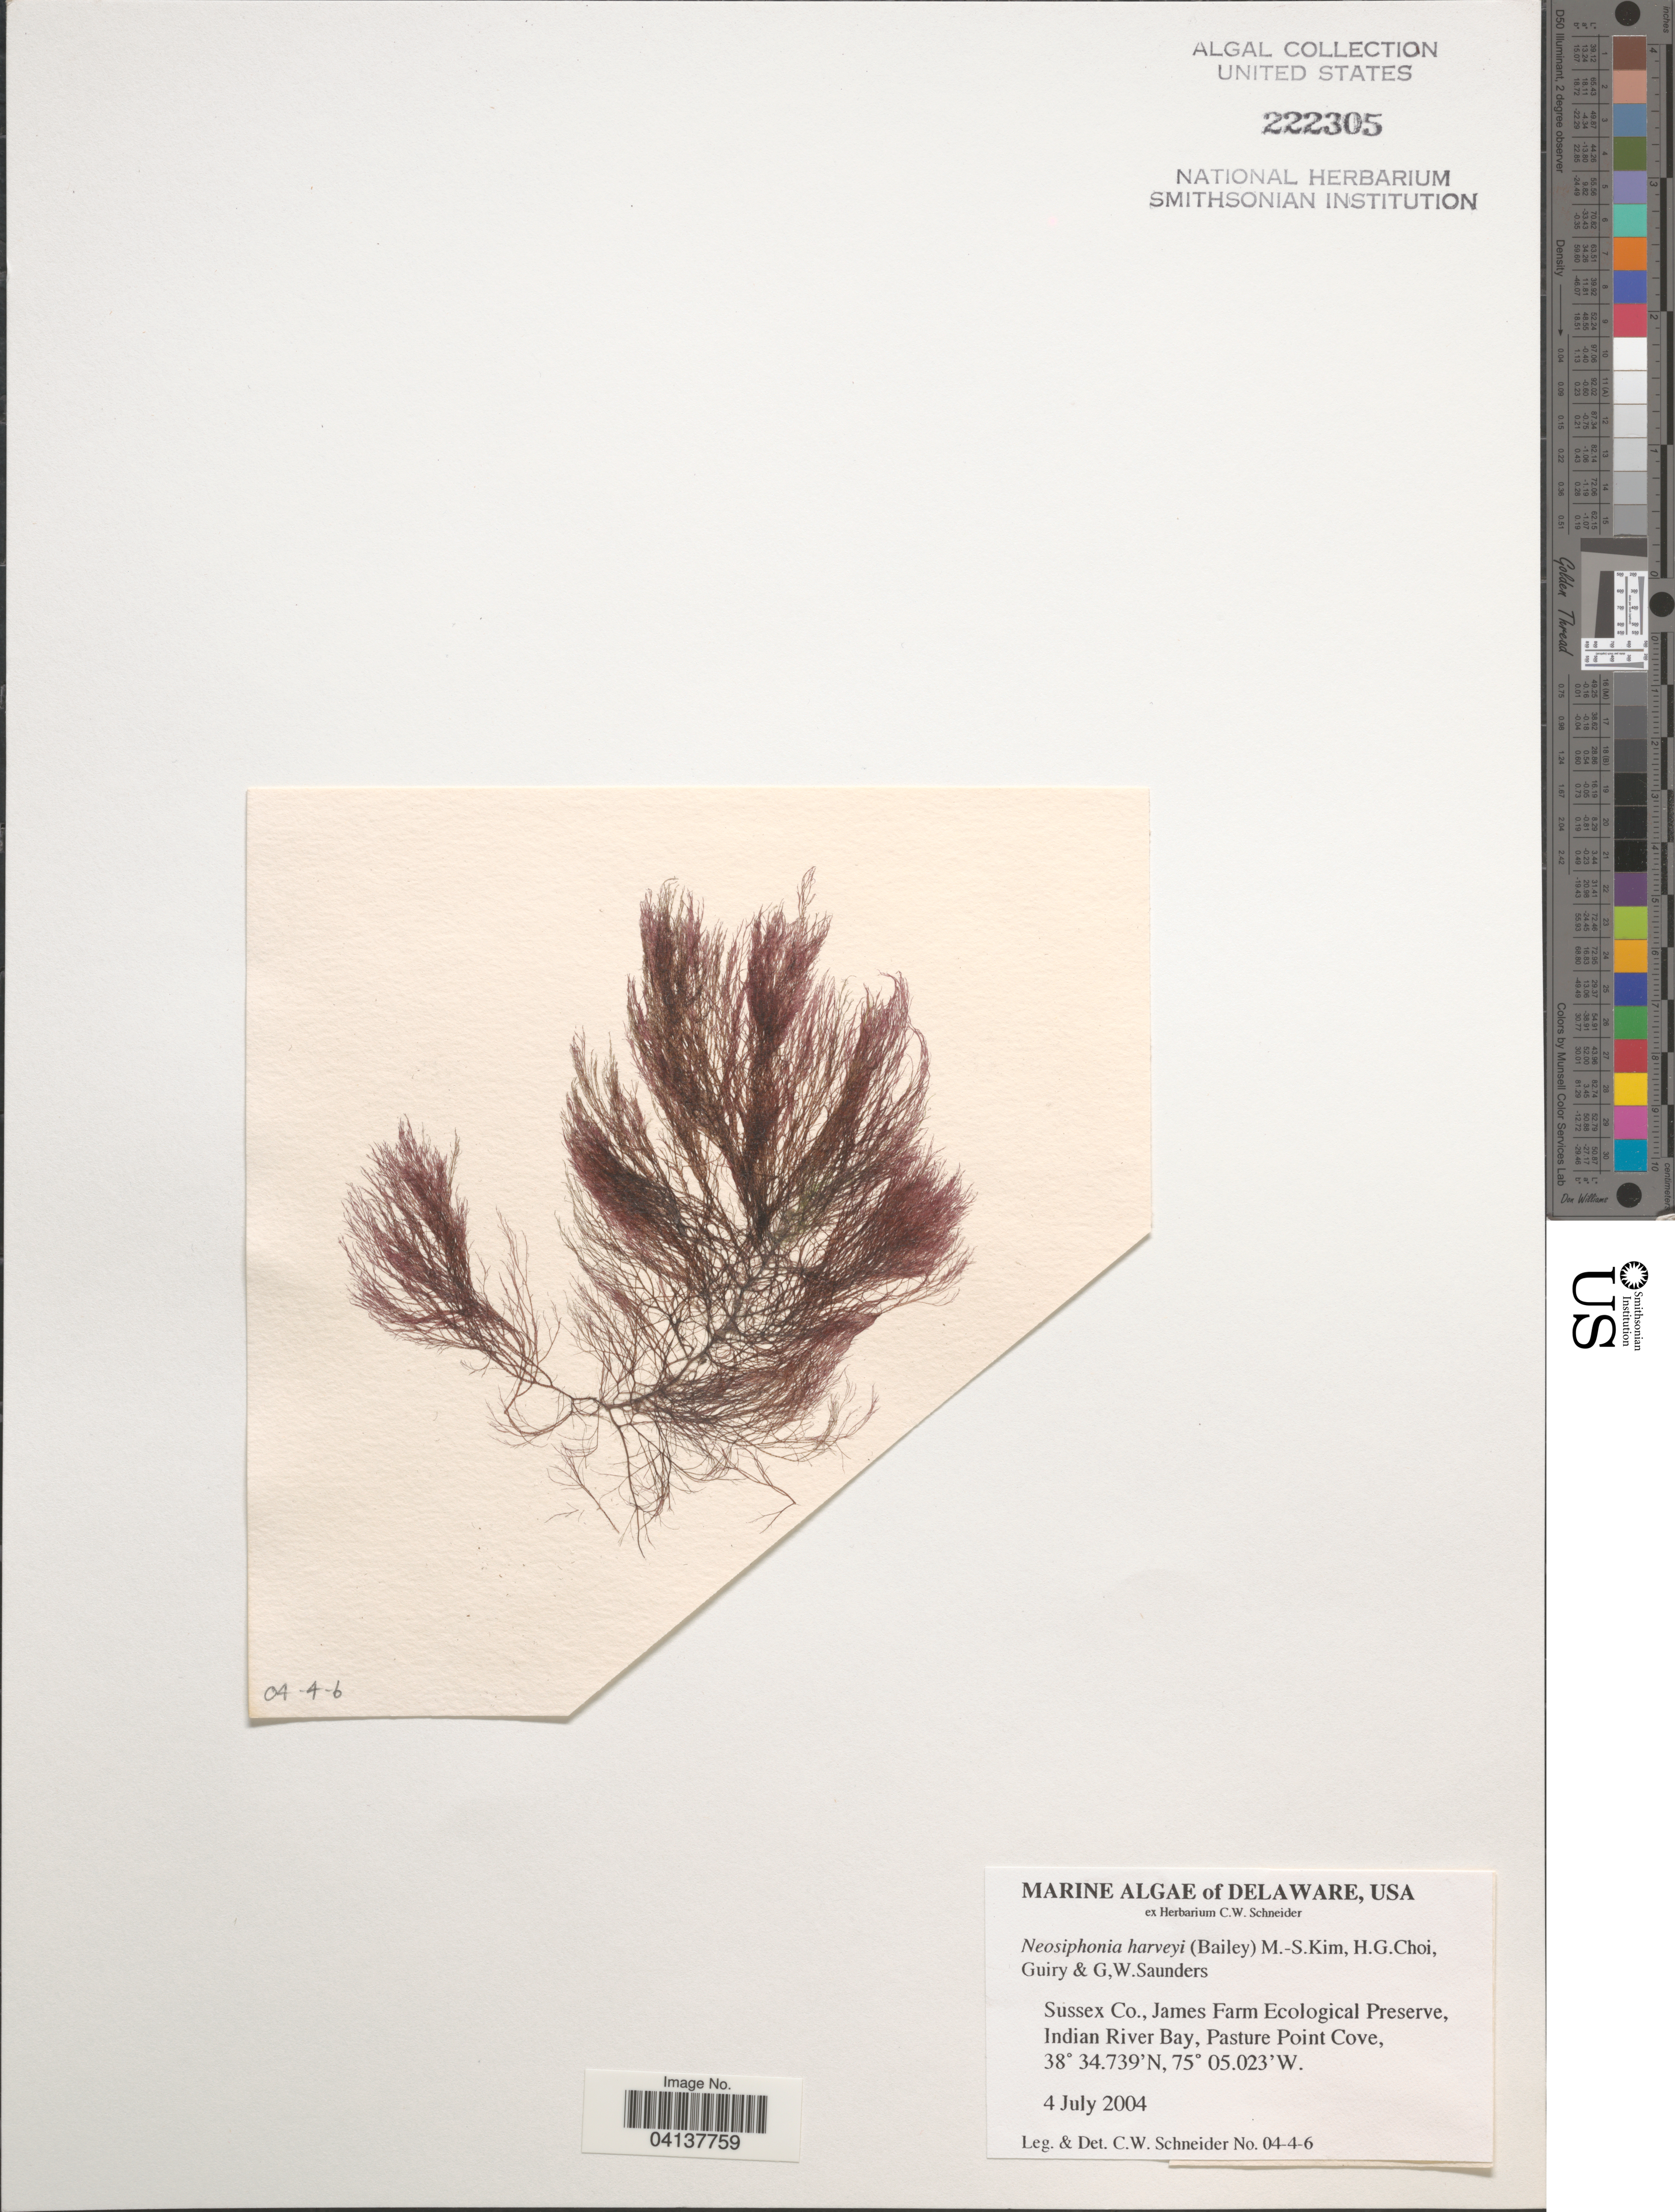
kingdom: Plantae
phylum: Rhodophyta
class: Florideophyceae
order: Ceramiales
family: Rhodomelaceae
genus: Melanothamnus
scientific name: Melanothamnus harveyi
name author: (Bailey) Diaz-Tapia & C.A. Maggs in Diaz-Tapia et al.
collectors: C. W.Schneider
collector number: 04-4-6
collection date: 2004-07-04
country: United States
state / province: Delaware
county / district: Sussex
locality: Sussex Co., James Farm Ecological Preserve, Indian River Bay, Pasture Point Cove.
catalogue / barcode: US 222305